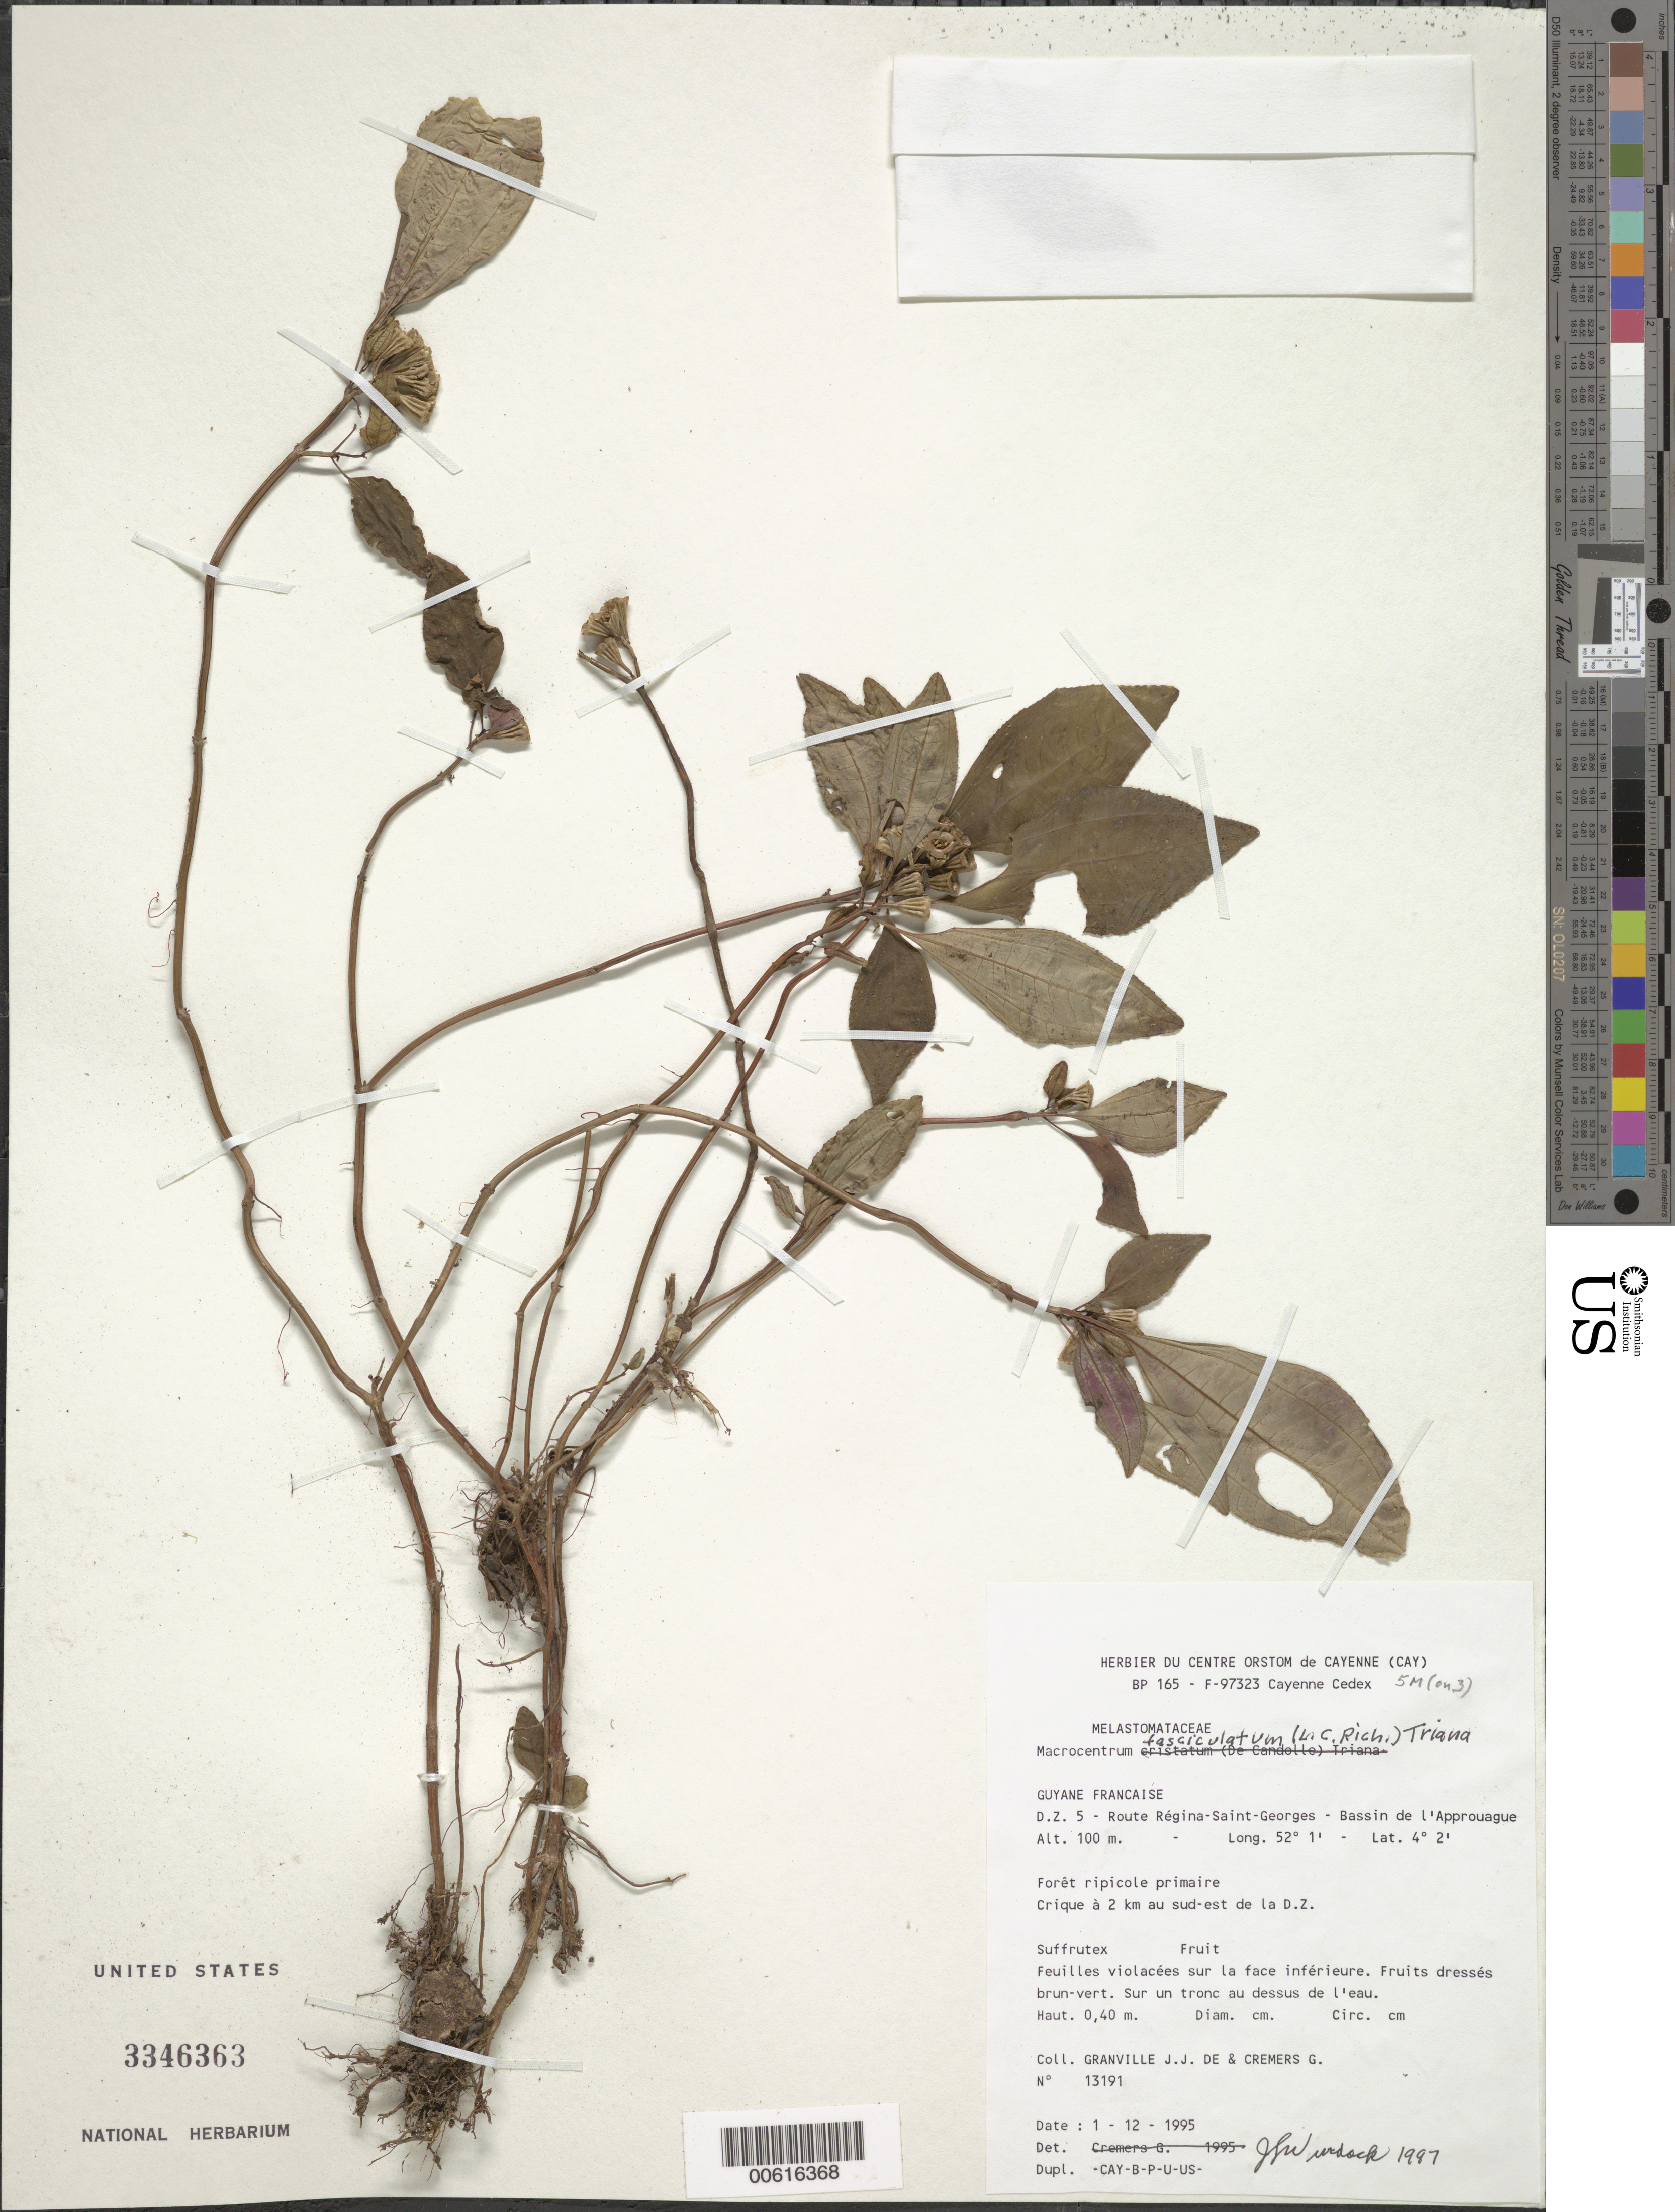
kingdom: Plantae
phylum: Tracheophyta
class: Magnoliopsida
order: Myrtales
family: Melastomataceae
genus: Macrocentrum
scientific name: Macrocentrum fasciculatum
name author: (Rich. ex DC.) Triana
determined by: Wurdack, John J., (US), US (UNITED STATES)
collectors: J.-J. de Granville & G. Cremers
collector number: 13191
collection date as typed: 1-Dec-95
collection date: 1995-12-01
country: French Guiana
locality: Route Regina-Saint-Georges, D.Z. 5, Bassin de l'Approuague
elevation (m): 100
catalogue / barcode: US 3346363